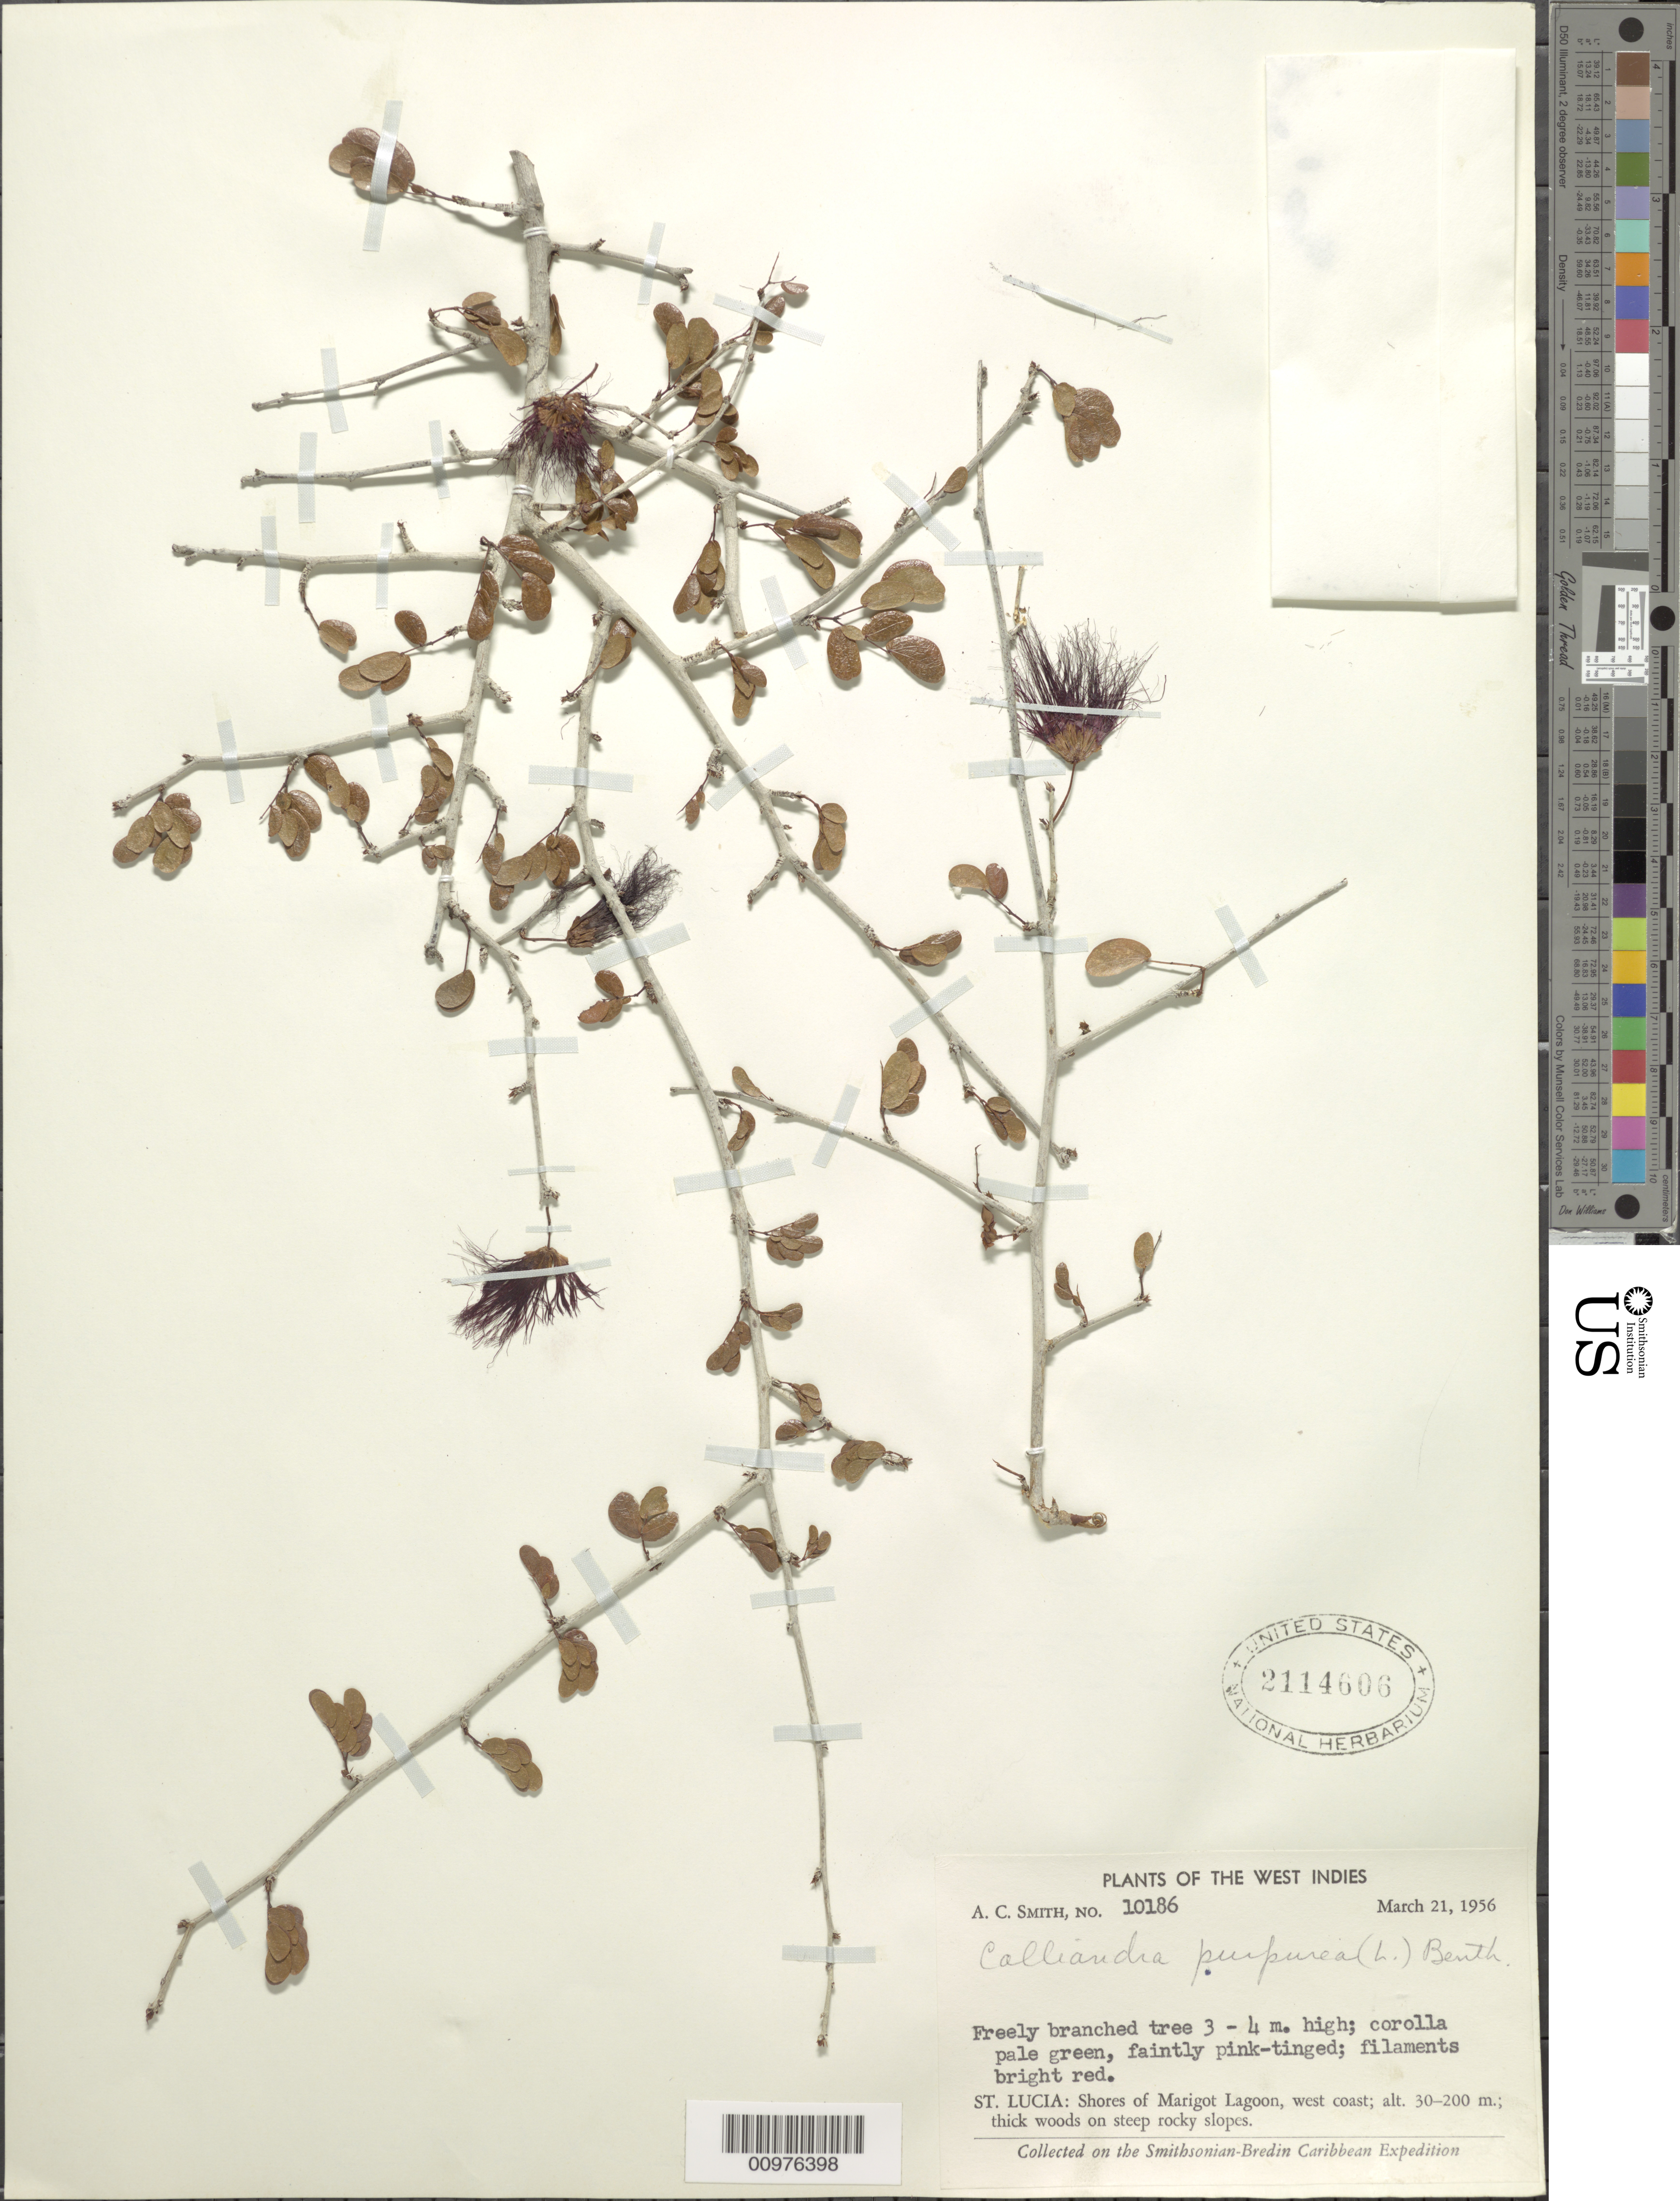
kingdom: Plantae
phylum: Tracheophyta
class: Magnoliopsida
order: Fabales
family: Fabaceae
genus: Calliandra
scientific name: Calliandra purpurea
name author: (L.) Benth.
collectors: A. C. Smith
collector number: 10186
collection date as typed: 21 Mar 1956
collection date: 1956-03-21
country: St. Lucia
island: St. Lucia I.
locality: Shores of Marigot Lagoon; west coast; thick woods on steep rocky slopes.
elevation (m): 30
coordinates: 0 N, 0 E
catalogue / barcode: US 214606